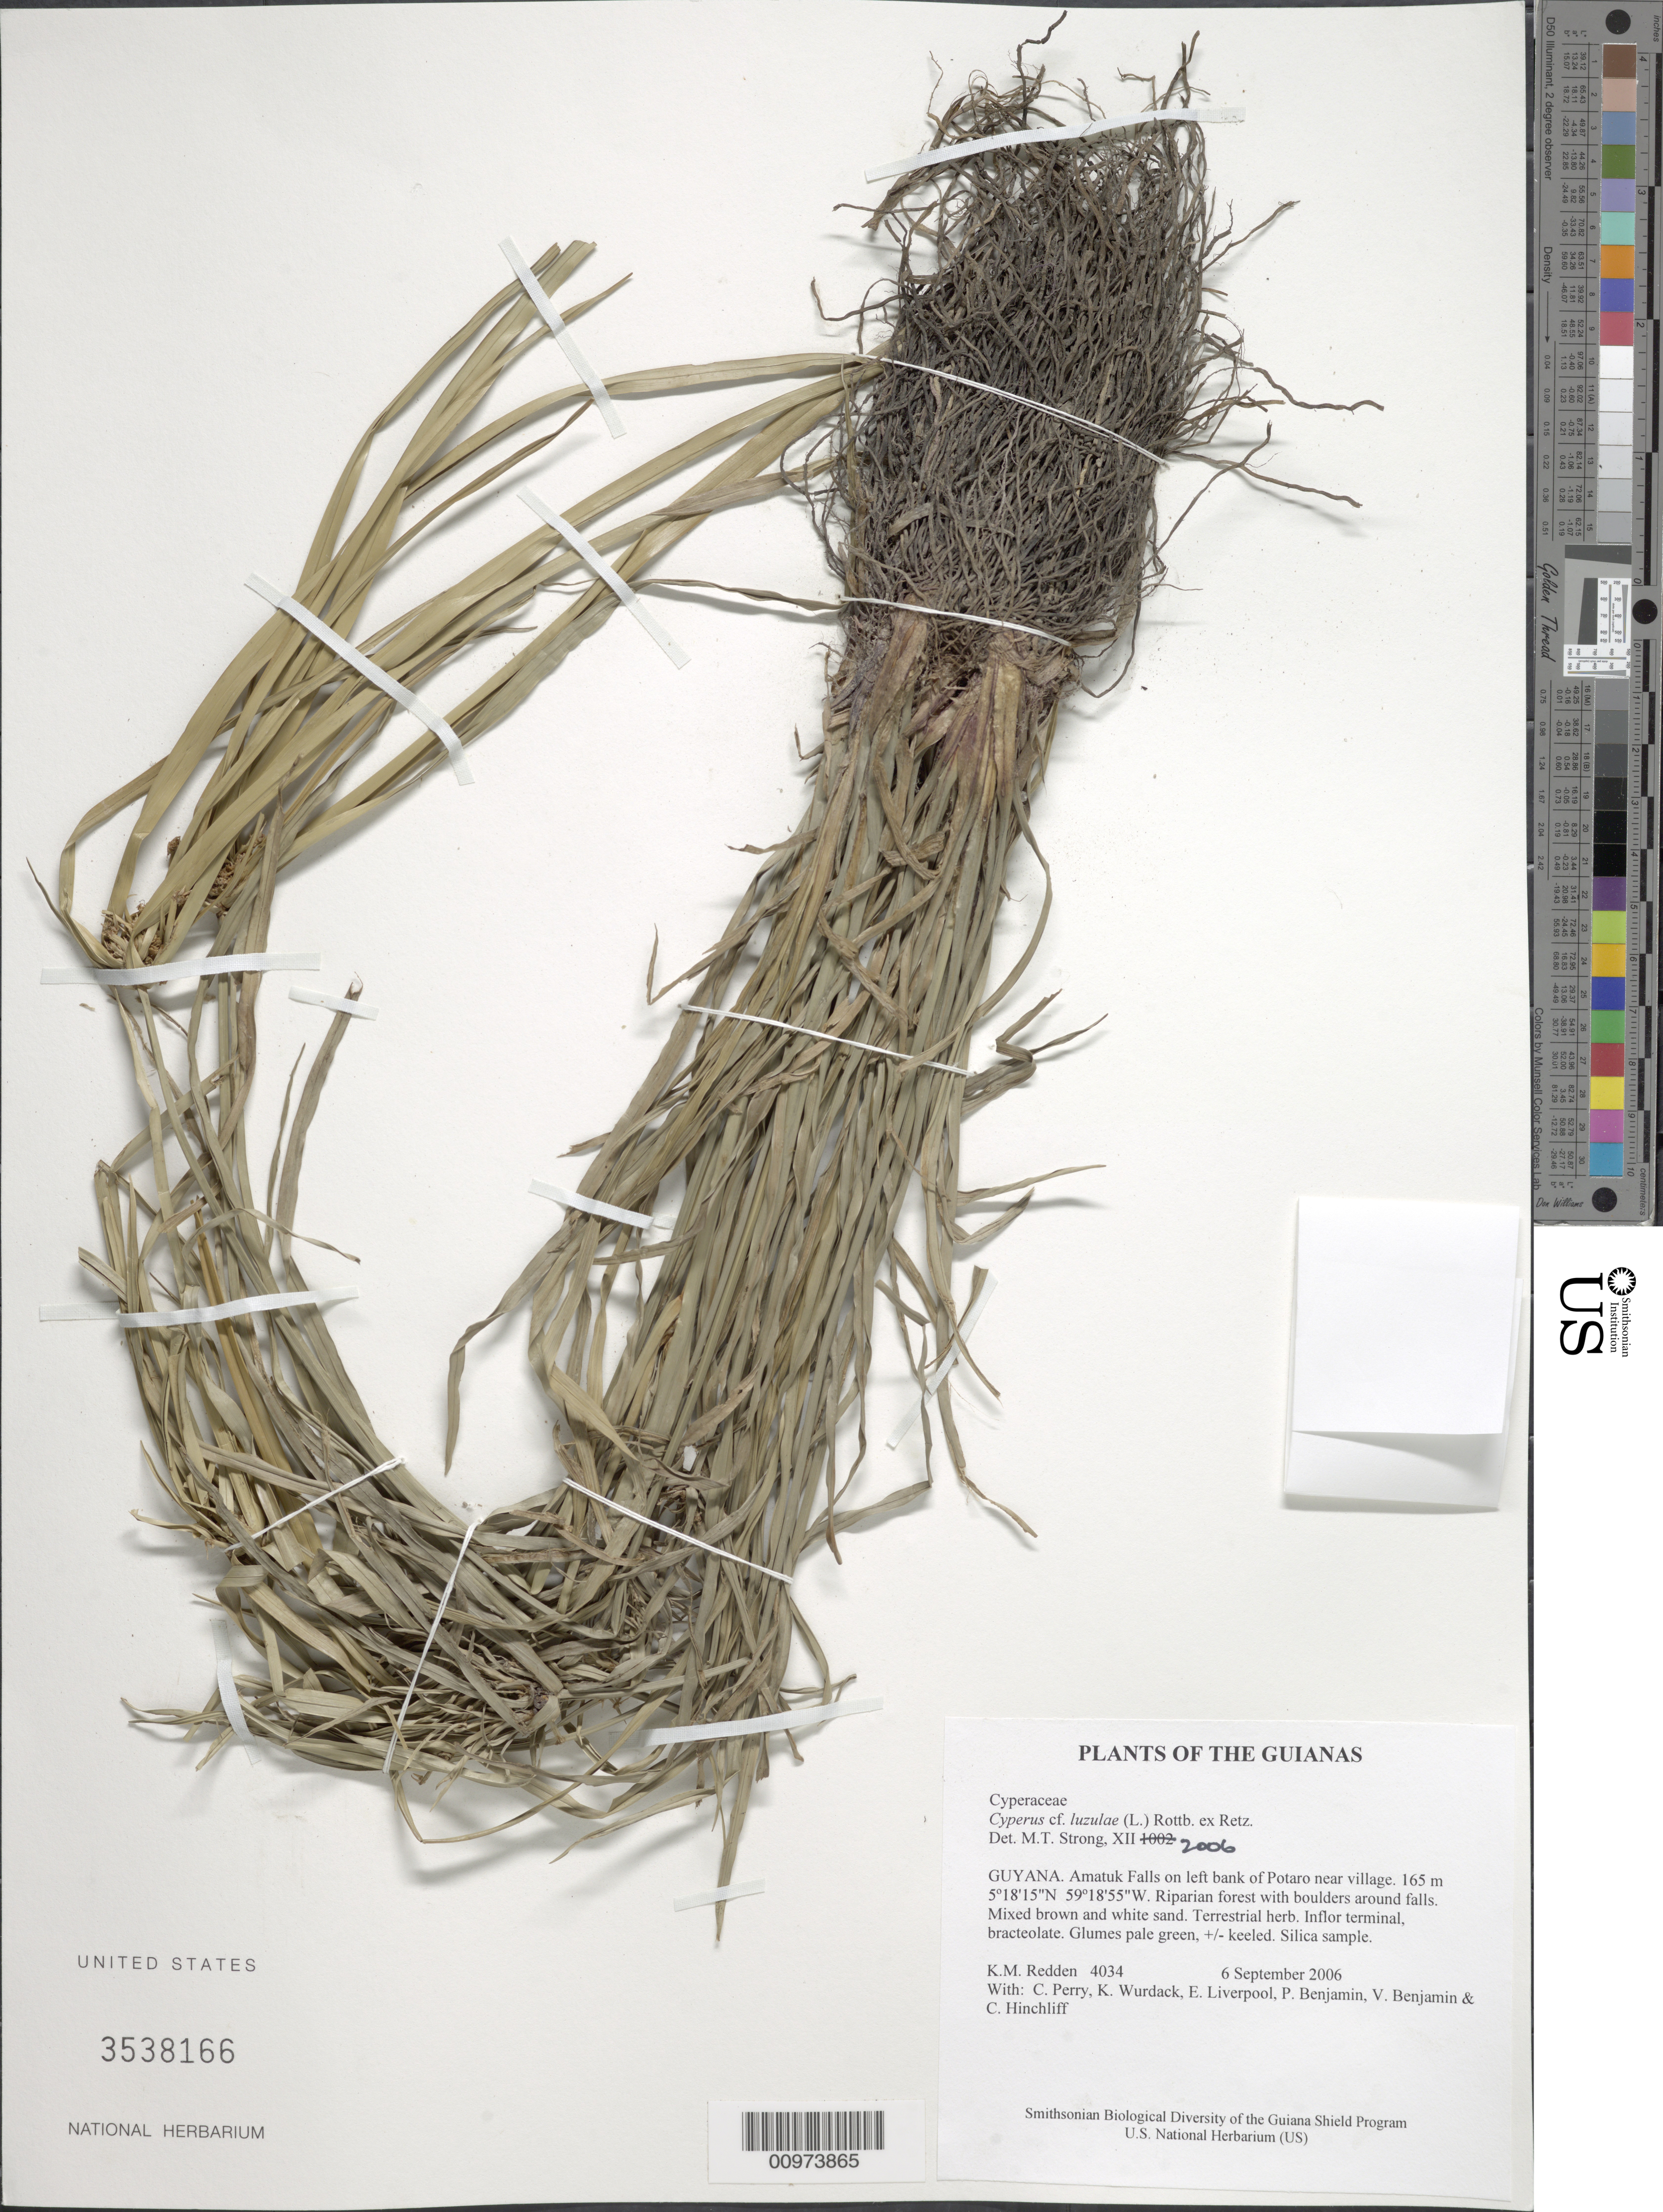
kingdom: Plantae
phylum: Tracheophyta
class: Liliopsida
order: Poales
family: Cyperaceae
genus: Cyperus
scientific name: Cyperus luzulae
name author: (L.) Rottb. ex Retz.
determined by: Strong, M. T., (US), Smithsonian Institution - National Museum of Natural History (UNITED STATES)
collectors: K. M. Redden, C. Perry, K. Wurdack, E. Liverpool, P. Benjamin, V. Benjamin & C. E. Hinchliff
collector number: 4034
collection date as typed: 6 September 2006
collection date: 2006-09-06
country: Guyana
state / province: Potaro-Siparuni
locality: Amatuk Falls on left bank of Potaro near village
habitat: Riparian forest with boulders around falls. Mixed brown and white sand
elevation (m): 165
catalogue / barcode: US 3538166